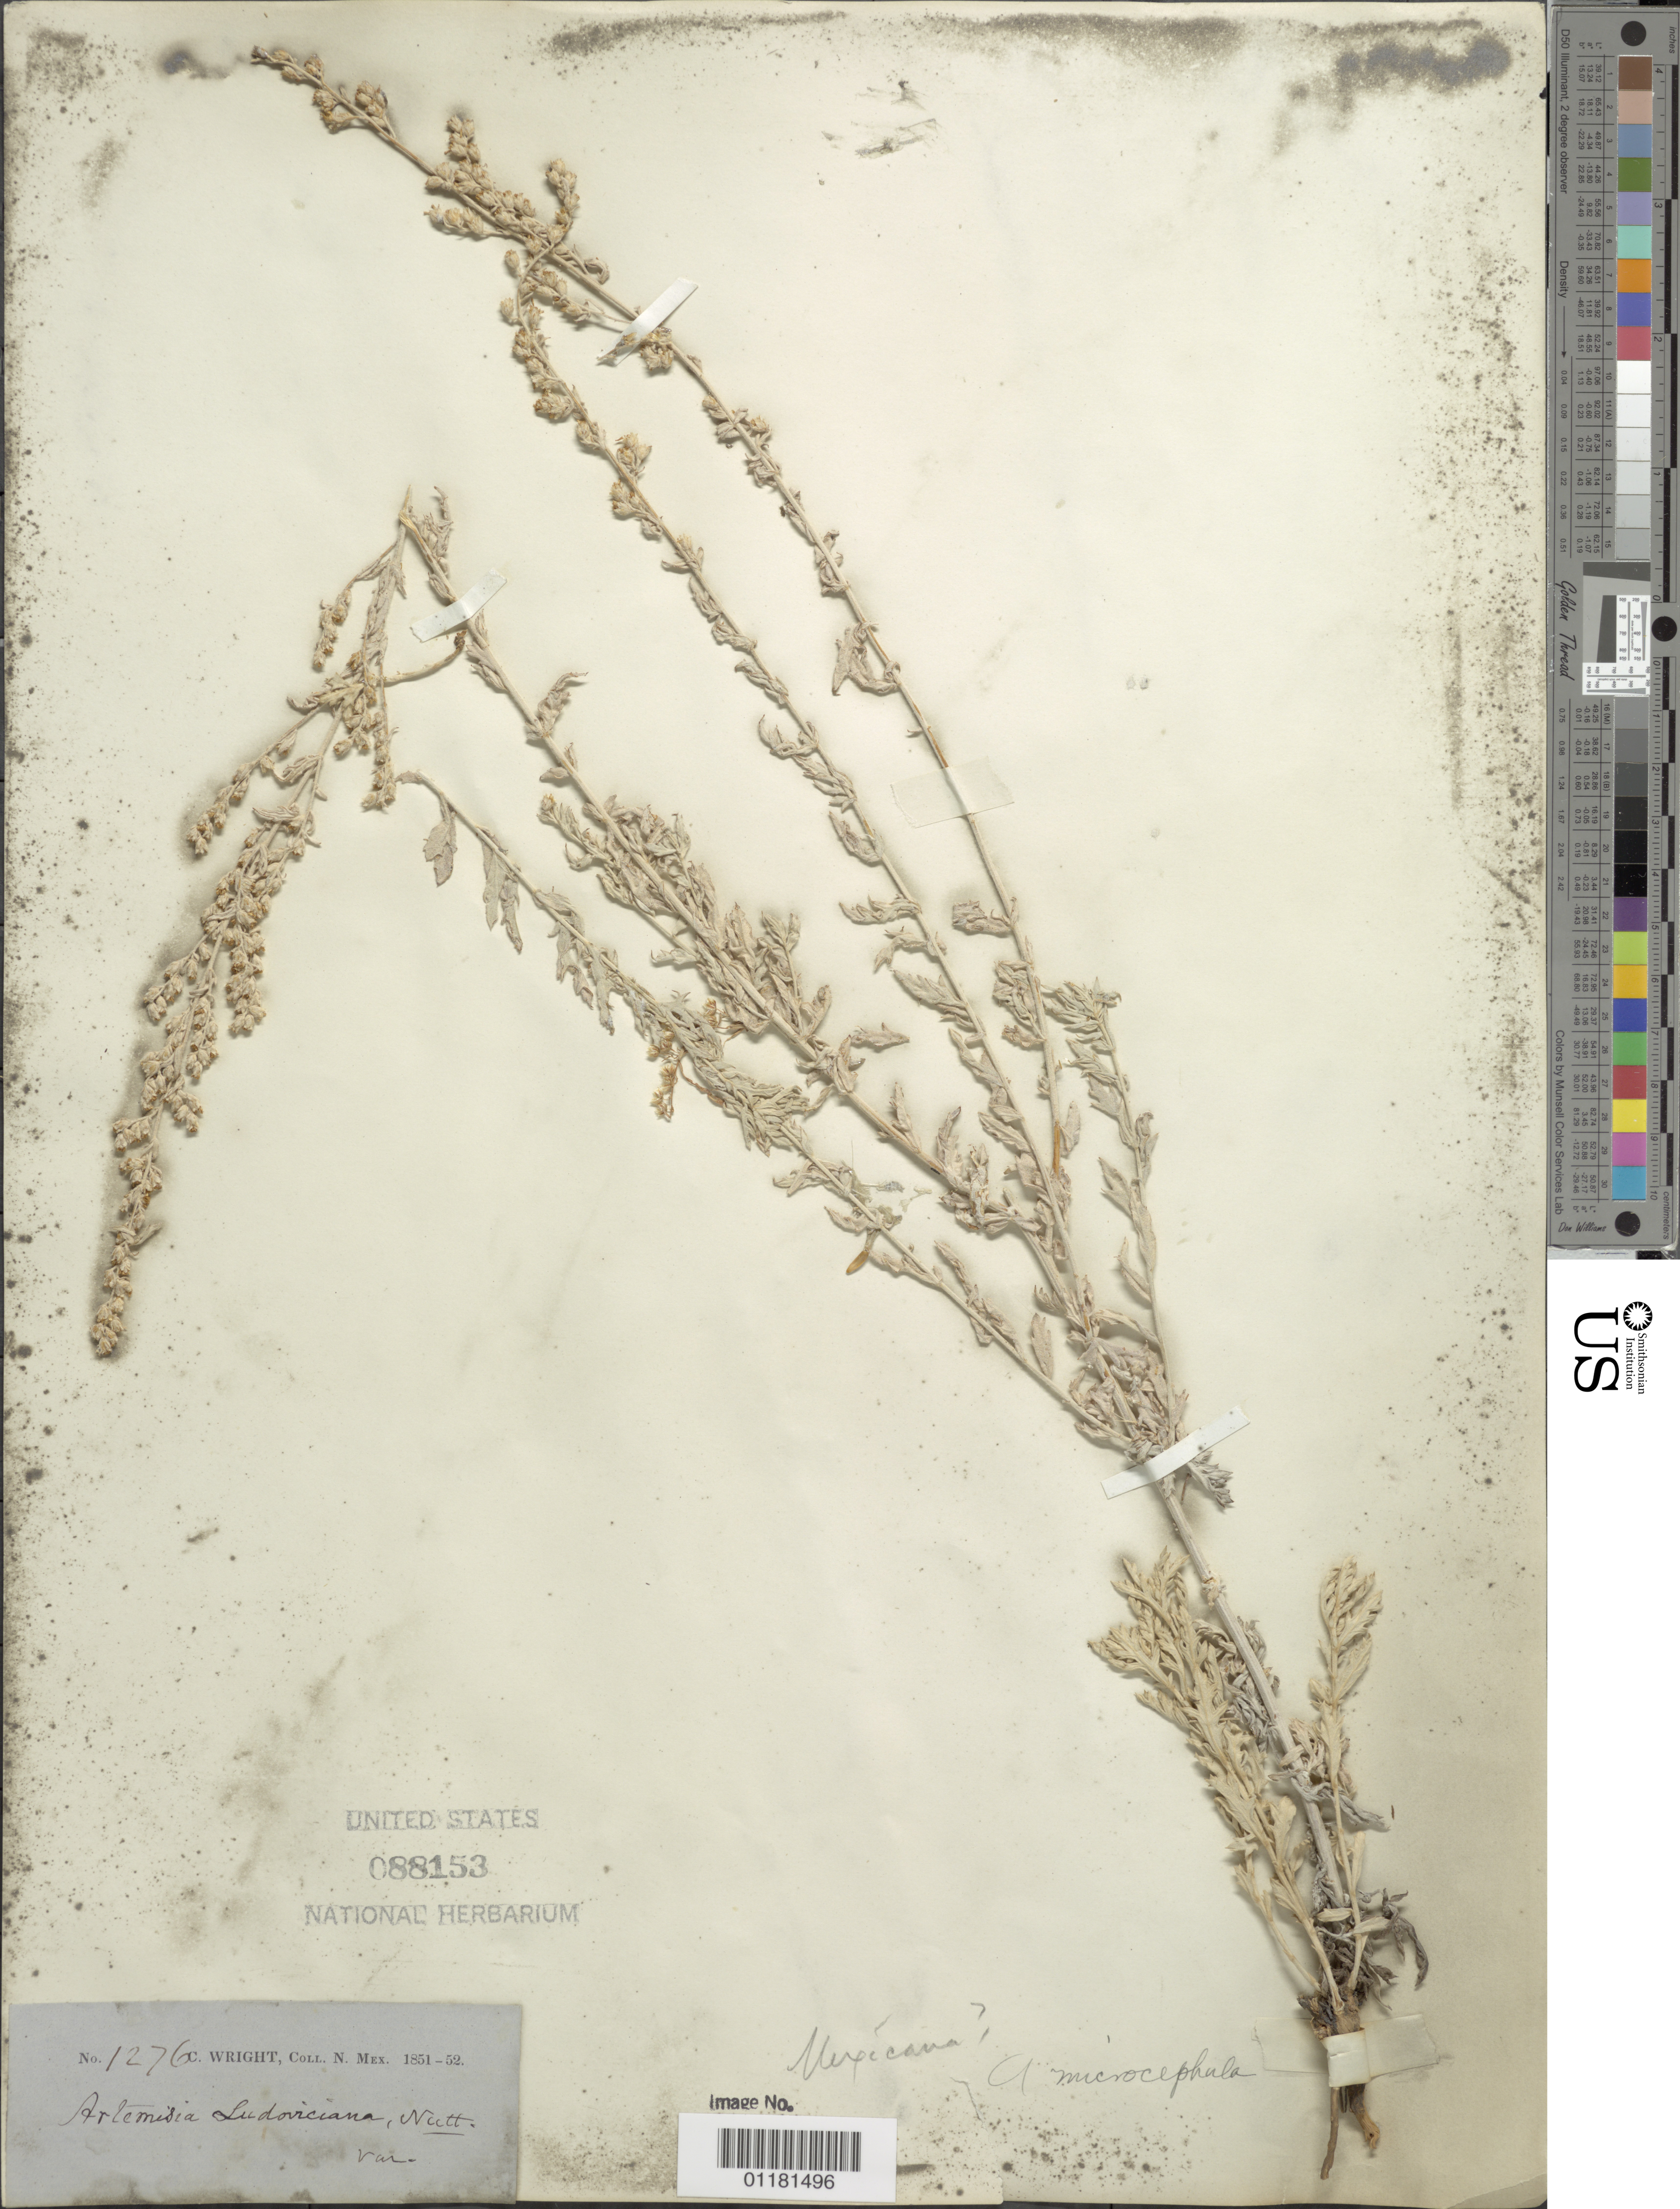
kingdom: Plantae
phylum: Tracheophyta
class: Magnoliopsida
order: Asterales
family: Asteraceae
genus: Artemisia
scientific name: Artemisia ludoviciana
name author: Nutt.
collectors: C. Wright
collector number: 1276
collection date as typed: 1851 to -- --- 1852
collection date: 1851/1852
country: United States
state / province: New Mexico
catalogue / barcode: US 88153